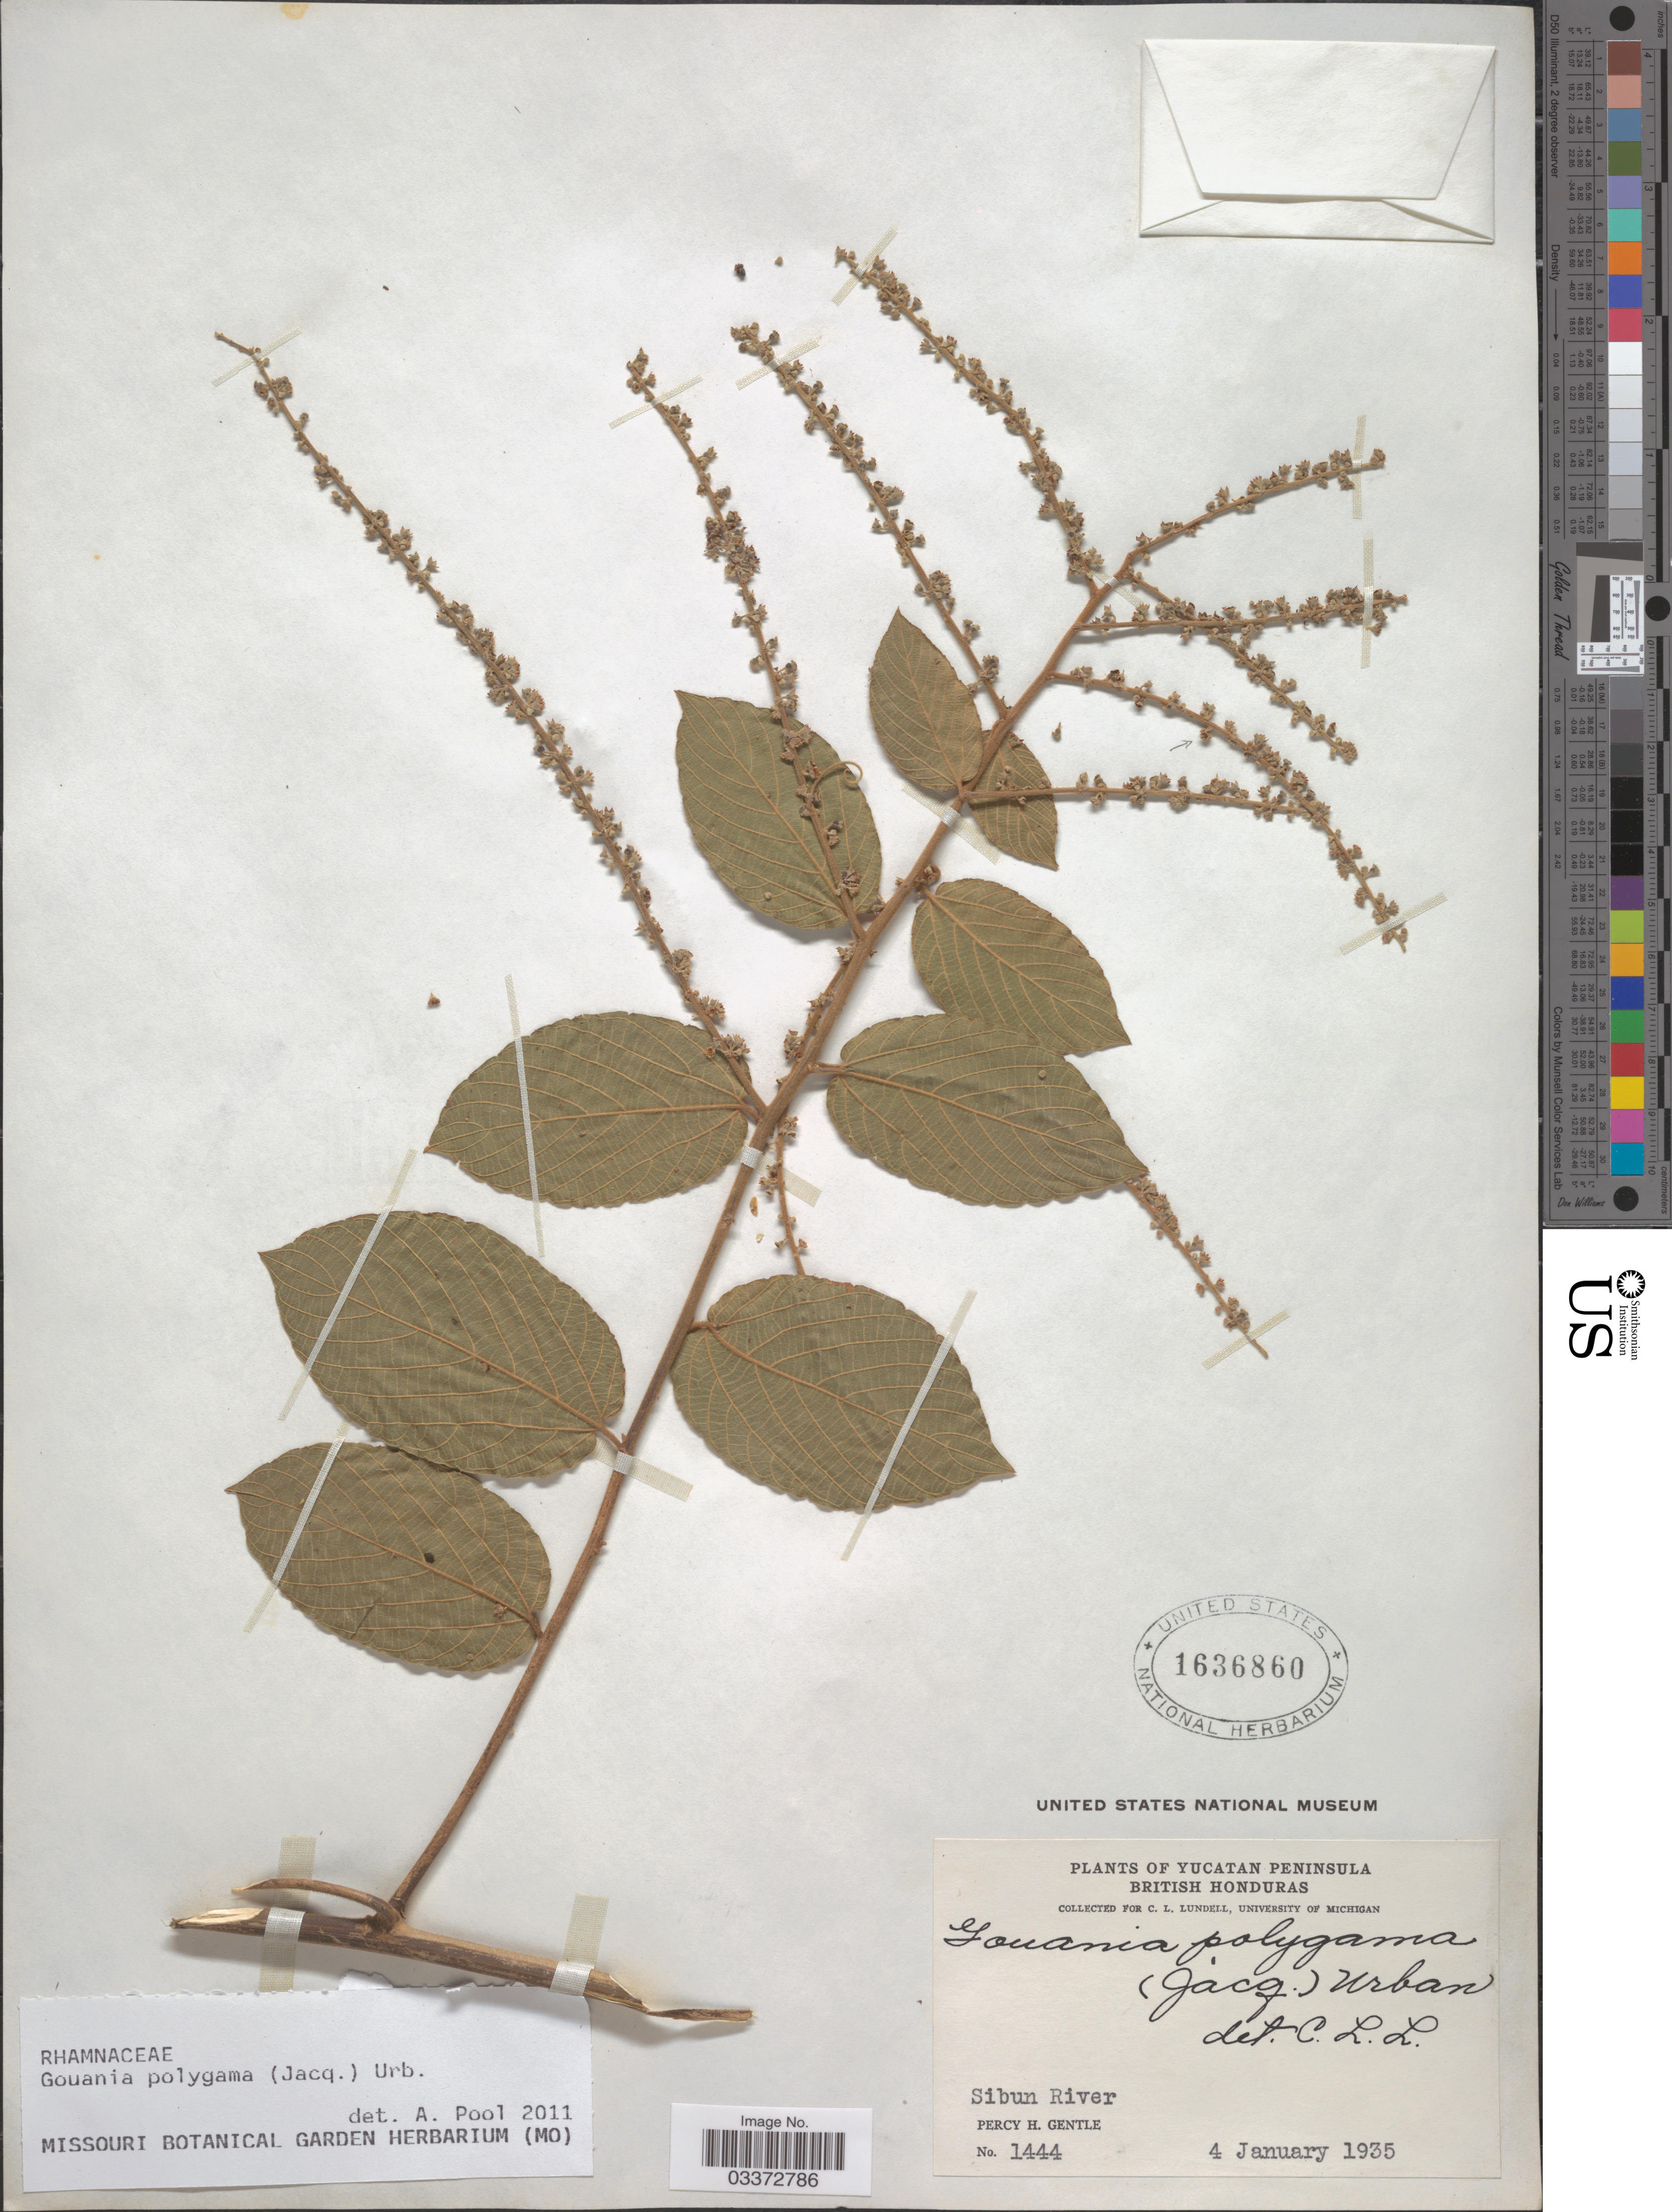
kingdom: Plantae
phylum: Tracheophyta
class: Magnoliopsida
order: Rosales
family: Rhamnaceae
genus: Gouania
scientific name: Gouania polygama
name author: (Jacq.) Urb.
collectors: P. H. Gentle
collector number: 1444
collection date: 1935-01-04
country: Belize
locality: Yucatan Peninsula. British Honduras. Sibun River.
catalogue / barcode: US 1636860